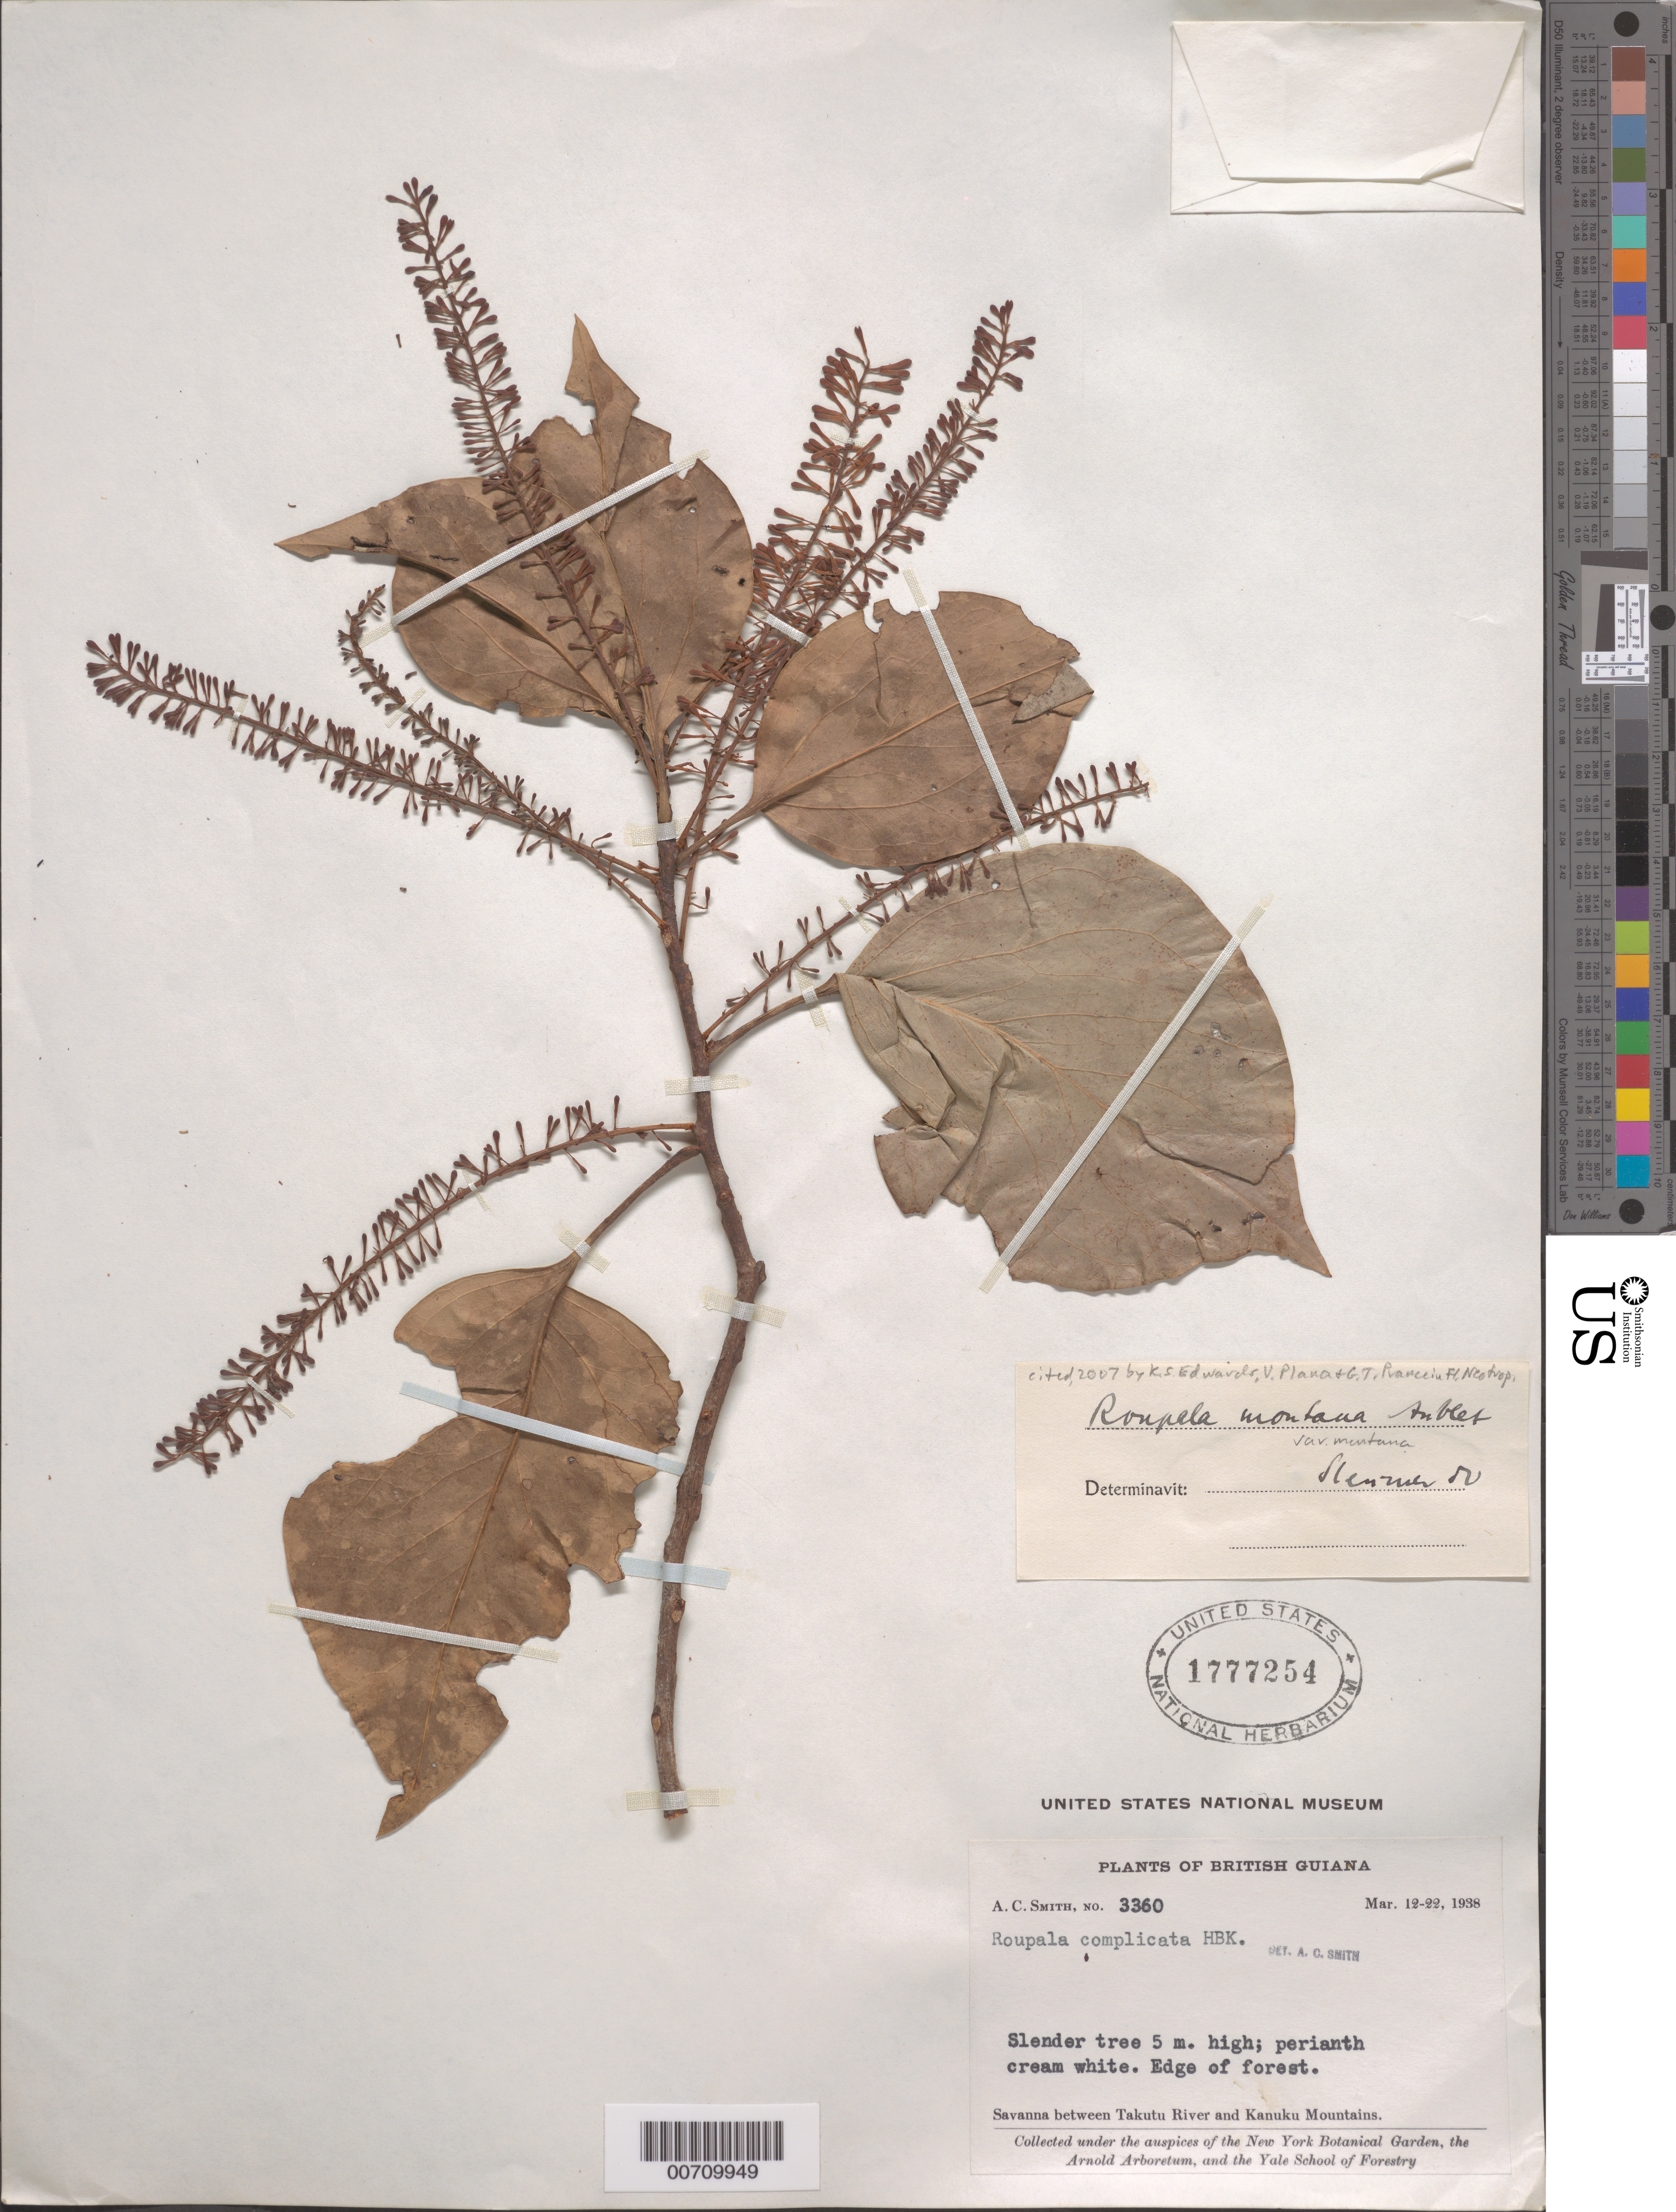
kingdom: Plantae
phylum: Tracheophyta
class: Magnoliopsida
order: Proteales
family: Proteaceae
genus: Roupala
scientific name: Roupala montana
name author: Aubl.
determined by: Sleumer, H. O.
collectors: A. C. Smith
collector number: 3360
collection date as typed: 12-Mar-38 to 22-Mar-38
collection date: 1938-03-12/1938-03-22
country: Guyana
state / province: U. Takutu-U. Essequibo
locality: Kanuku Mts., savanna betw. mts. and Takutu R.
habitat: Savanna, edge of forest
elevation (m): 200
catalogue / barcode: US 1777254